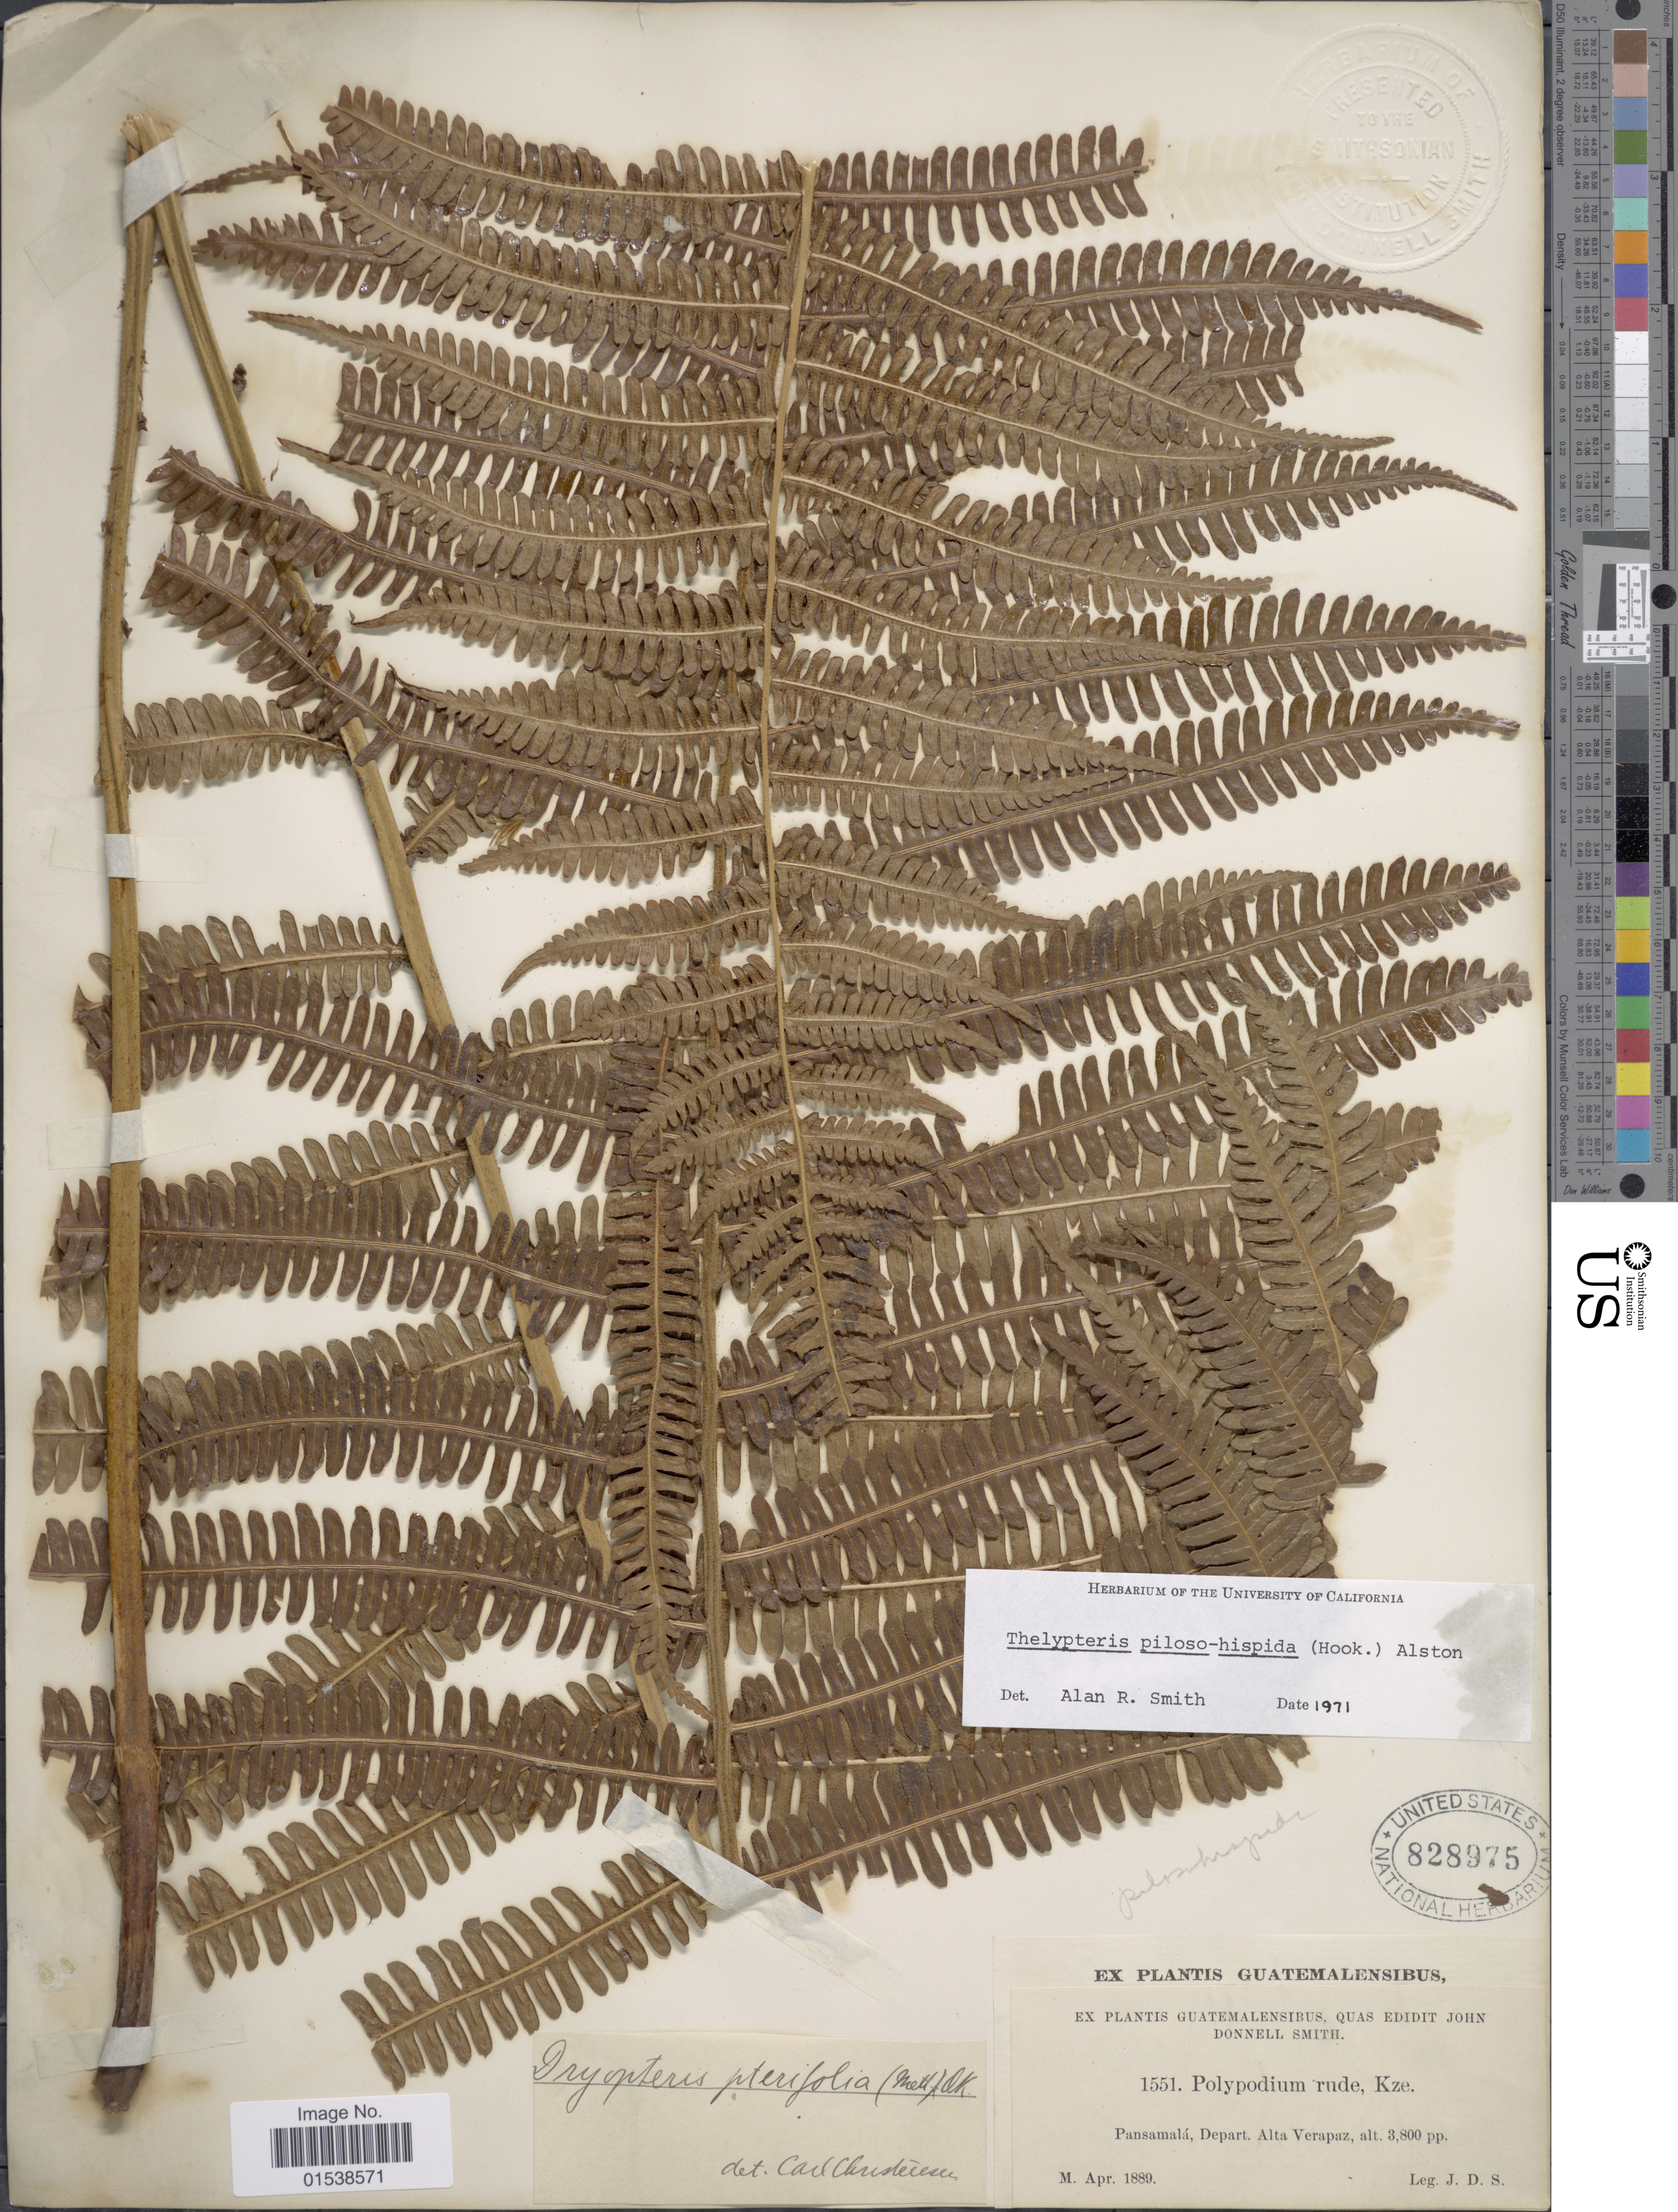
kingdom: Plantae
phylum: Tracheophyta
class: Polypodiopsida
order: Polypodiales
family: Thelypteridaceae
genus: Amauropelta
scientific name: Amauropelta pilosohispida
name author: (Hook.) A.R. Sm.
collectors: J. Donnell Smith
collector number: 1551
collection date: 1889-04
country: Guatemala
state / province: Alta Verapaz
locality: Guatemalensibus, Pansamala, Depart. Alta Verapaz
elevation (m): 1158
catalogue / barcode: US 828975